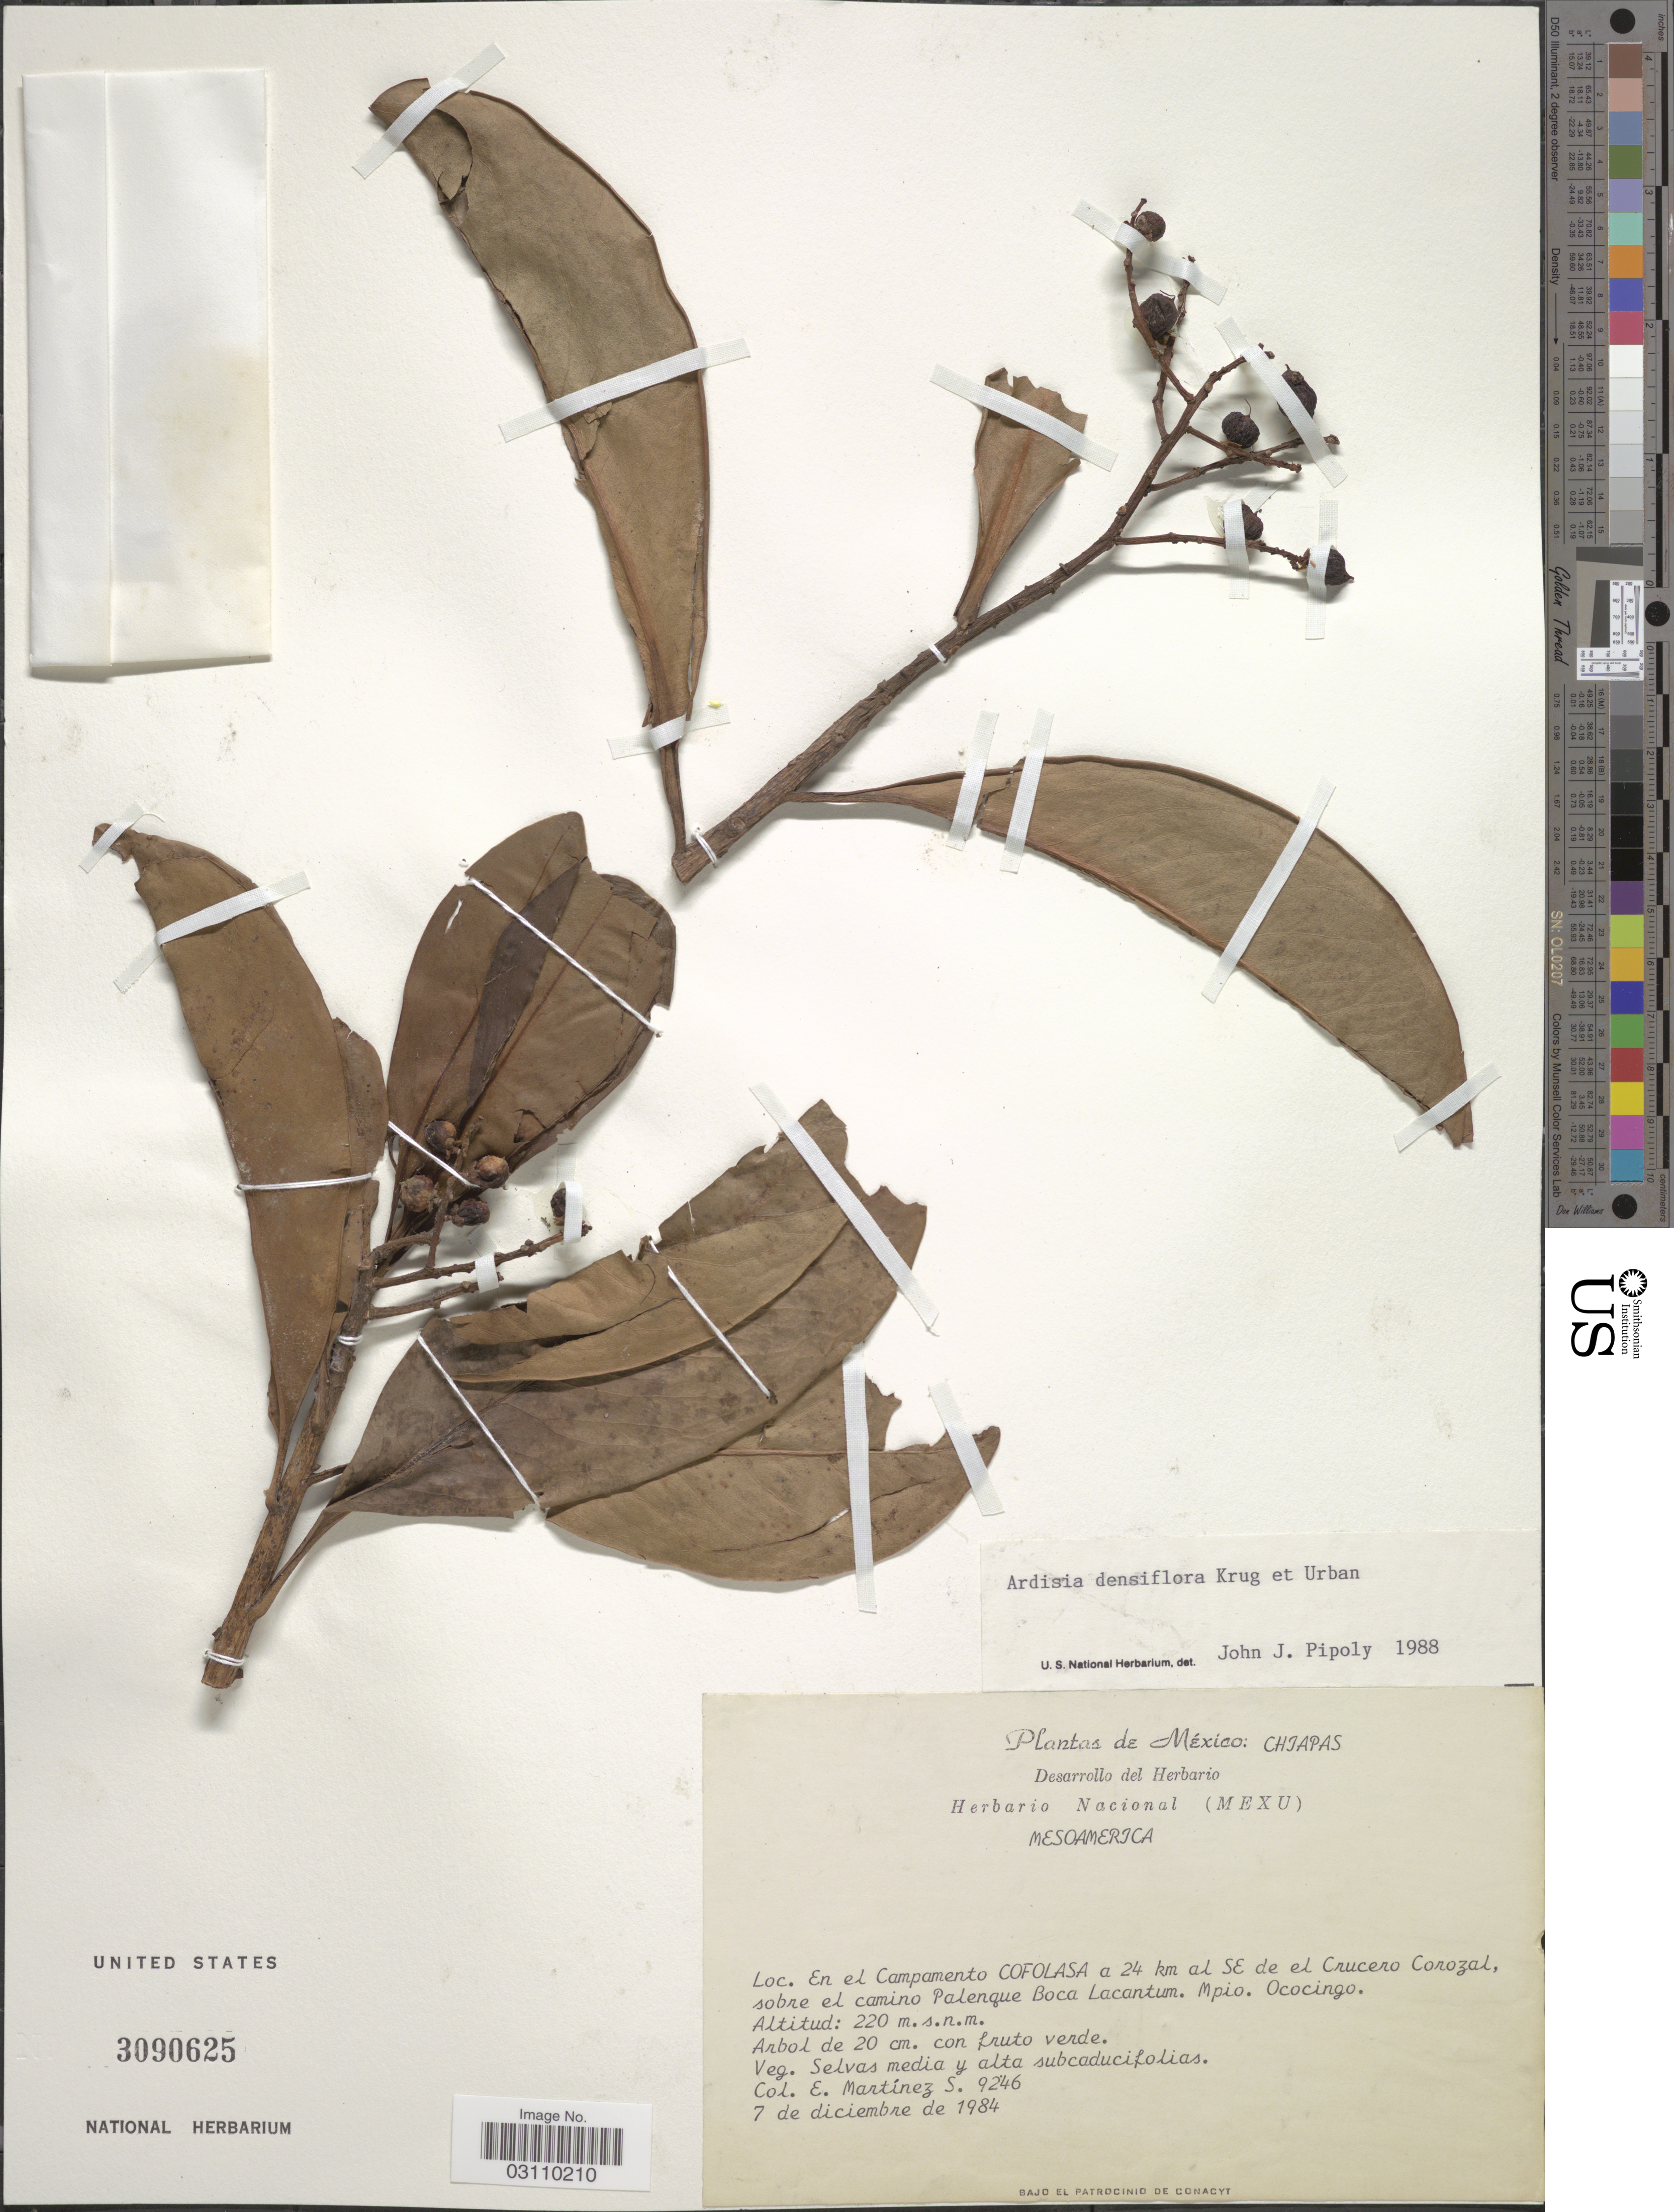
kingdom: Plantae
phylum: Tracheophyta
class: Magnoliopsida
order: Ericales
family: Primulaceae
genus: Ardisia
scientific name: Ardisia densiflora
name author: Krug & Urb.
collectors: E. M. Martínez S.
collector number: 9246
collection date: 1984-12-07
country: Mexico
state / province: Chiapas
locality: Mesoamerica, En el Campamento COFOLASA a 24 km al SE de Crucero Corozal, sobre el camino Palenque Boca Lacantum. Mpio. Ococingo.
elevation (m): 220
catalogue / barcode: US 3090625